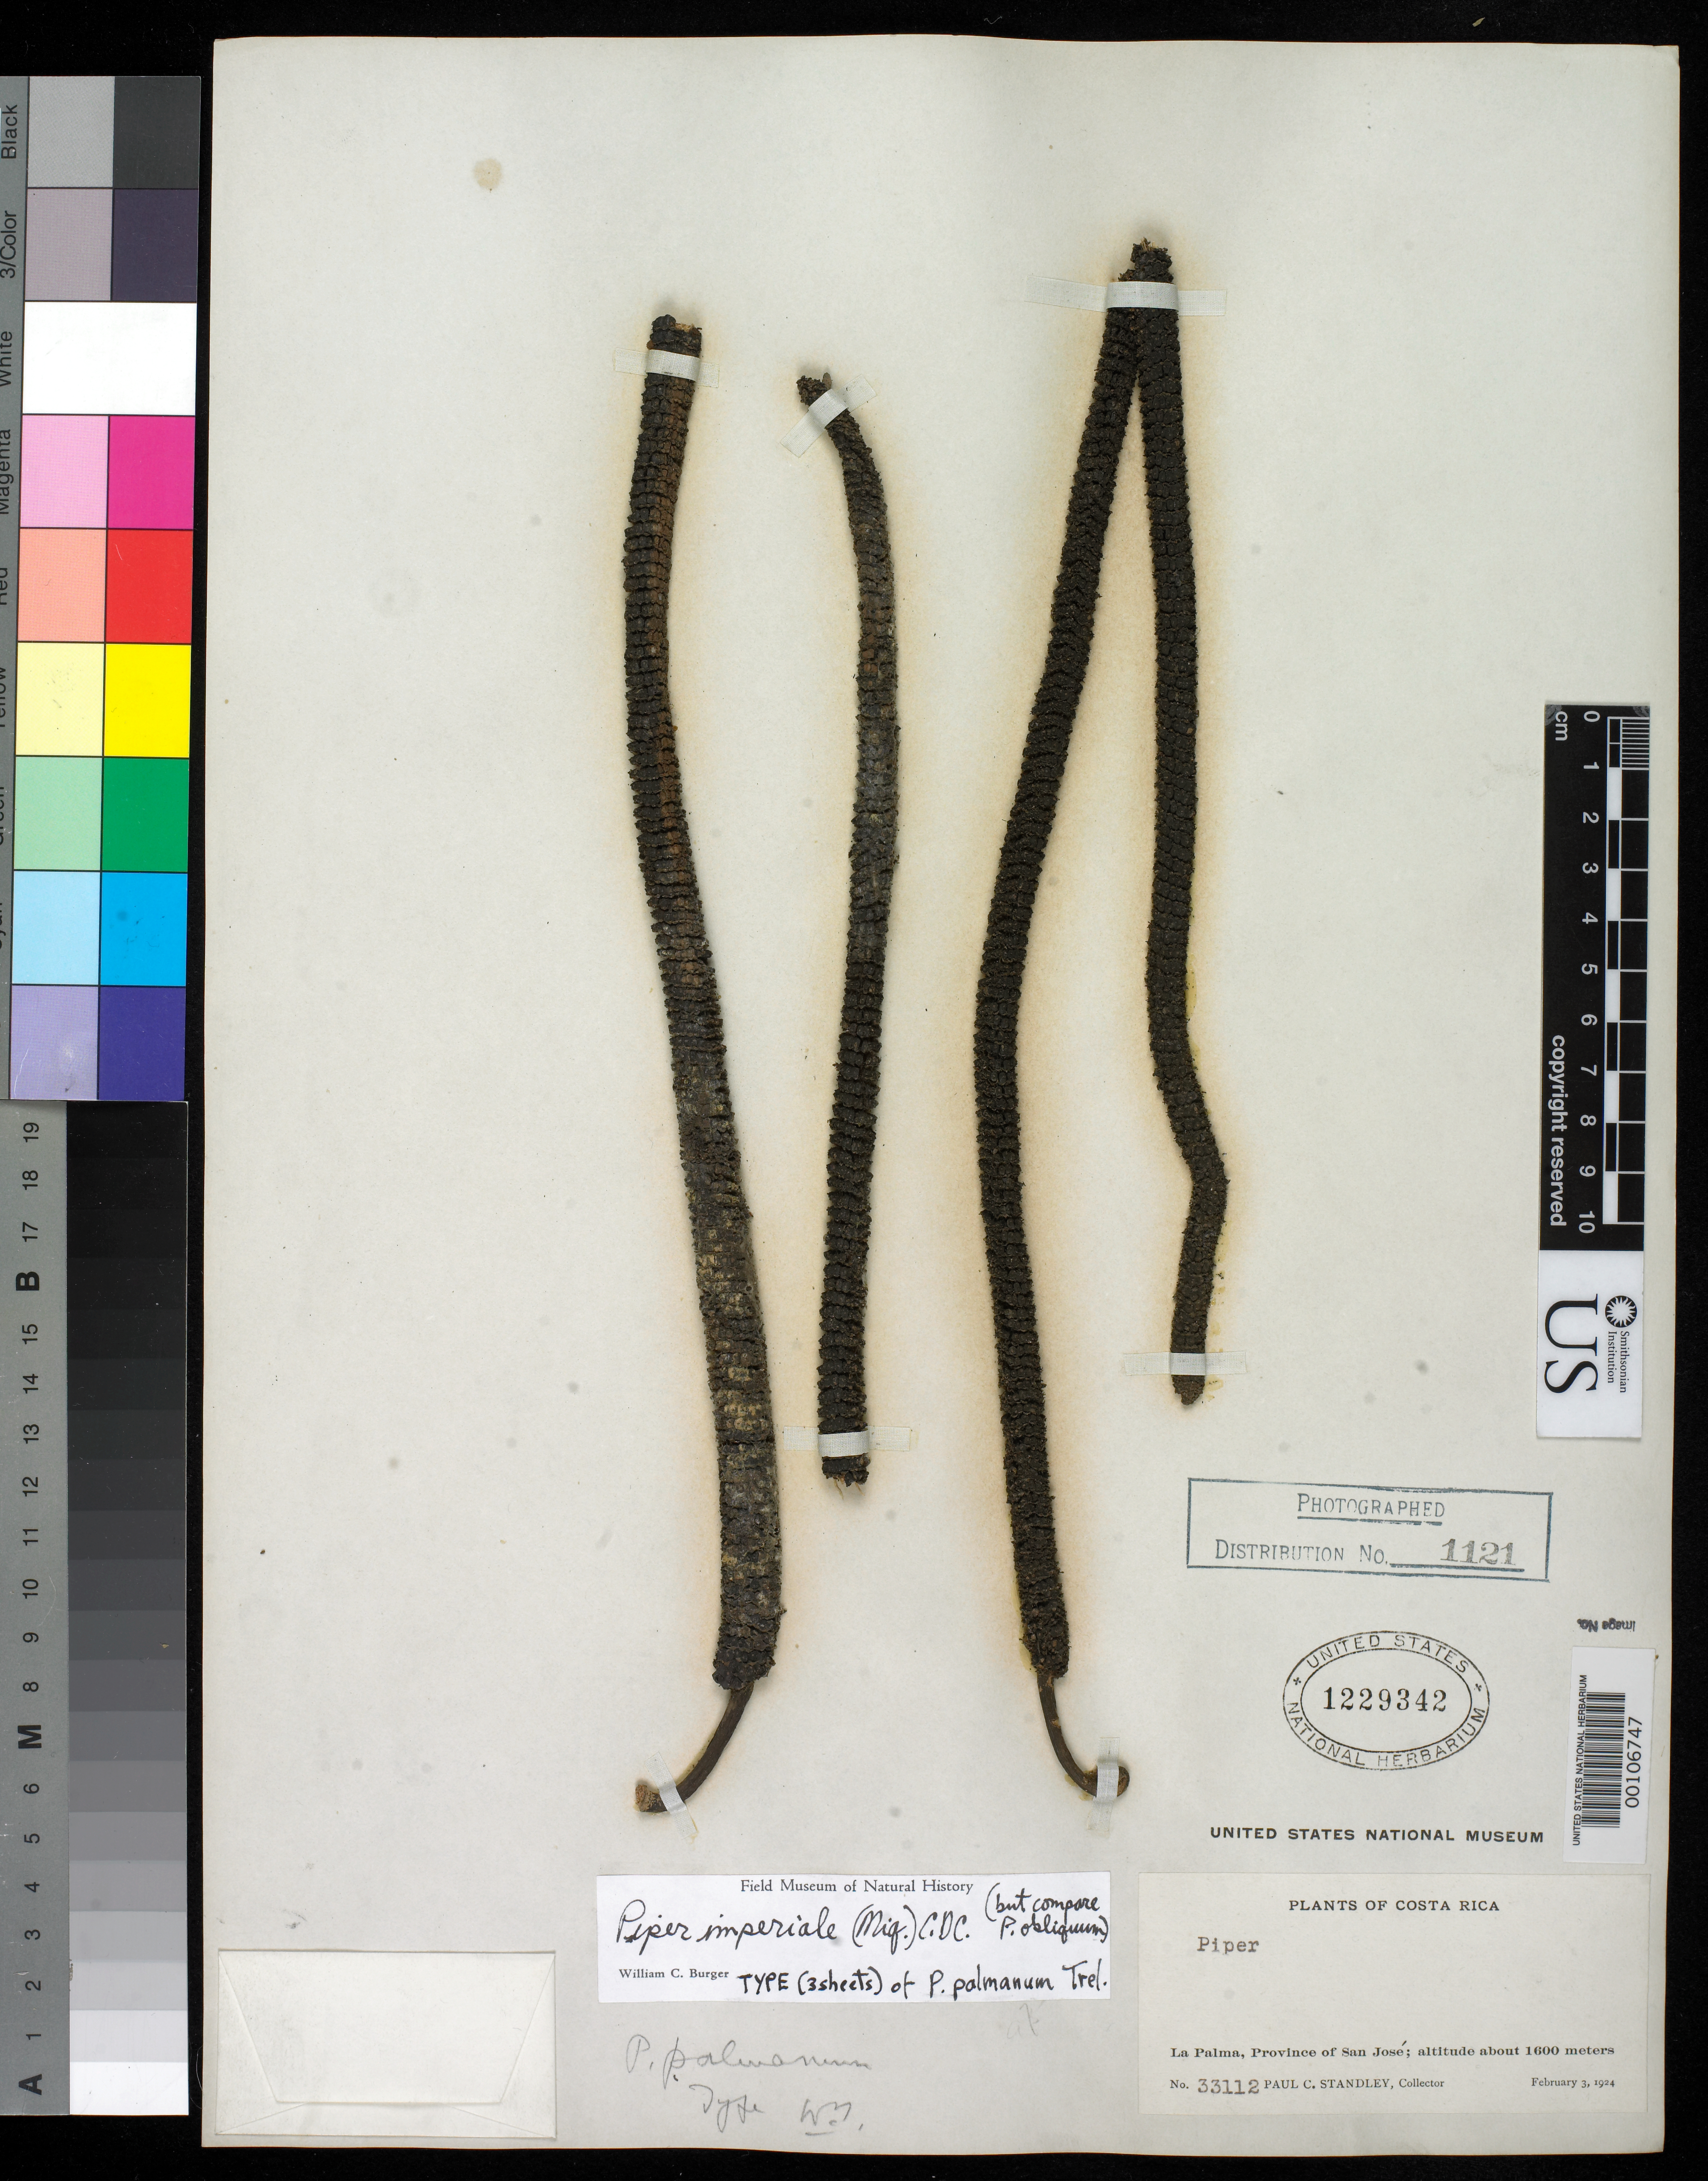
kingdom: Plantae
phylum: Tracheophyta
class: Magnoliopsida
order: Piperales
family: Piperaceae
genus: Piper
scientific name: Piper palmanum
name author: Trel.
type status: Holotype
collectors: P. C. Standley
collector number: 33112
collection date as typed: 03 Feb 1924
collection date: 1924-02-03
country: Costa Rica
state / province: San José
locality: La Palma.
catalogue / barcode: US 1229342